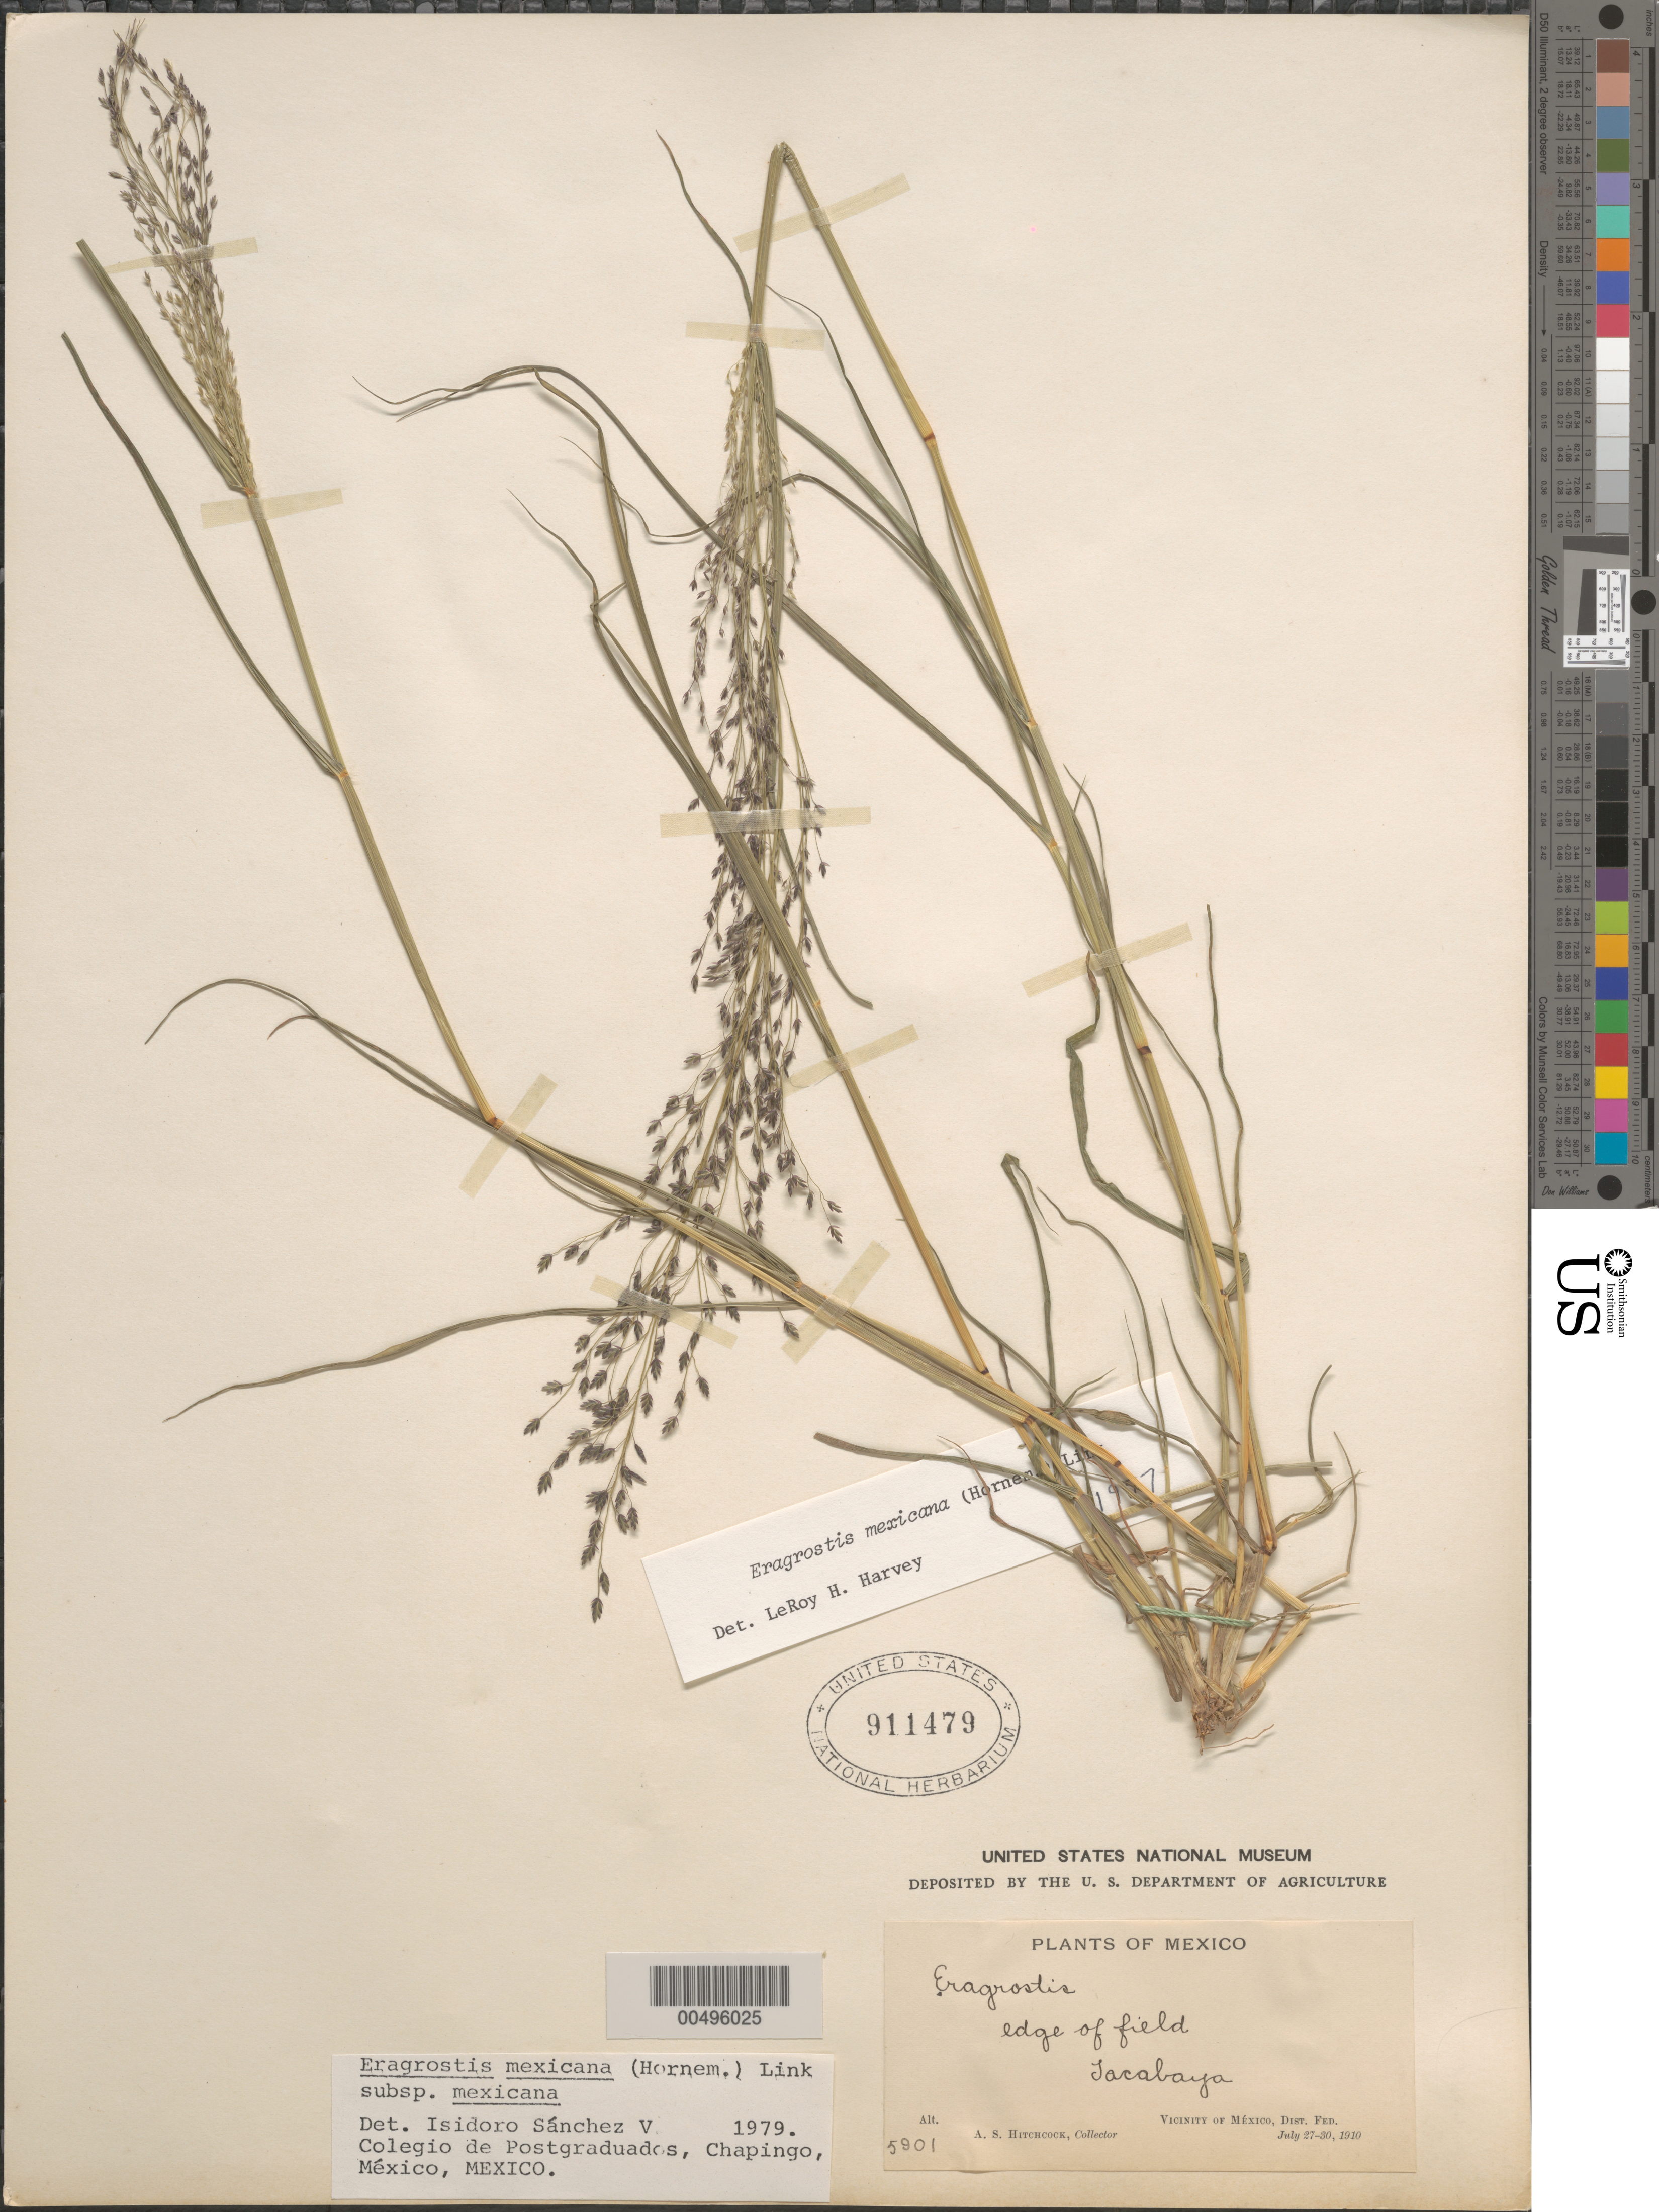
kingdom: Plantae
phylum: Tracheophyta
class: Liliopsida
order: Poales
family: Poaceae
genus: Eragrostis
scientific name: Eragrostis mexicana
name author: (Hornem.) Link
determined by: Sánchez Vega, I. M.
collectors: A. S. Hitchcock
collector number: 5901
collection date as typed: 27 Jul 1910 to 30 Jul 1910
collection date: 1910-07-27/1910-07-30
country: Mexico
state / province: Distrito Federal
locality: Vicinity of México, Tacabaya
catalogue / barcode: US 911479